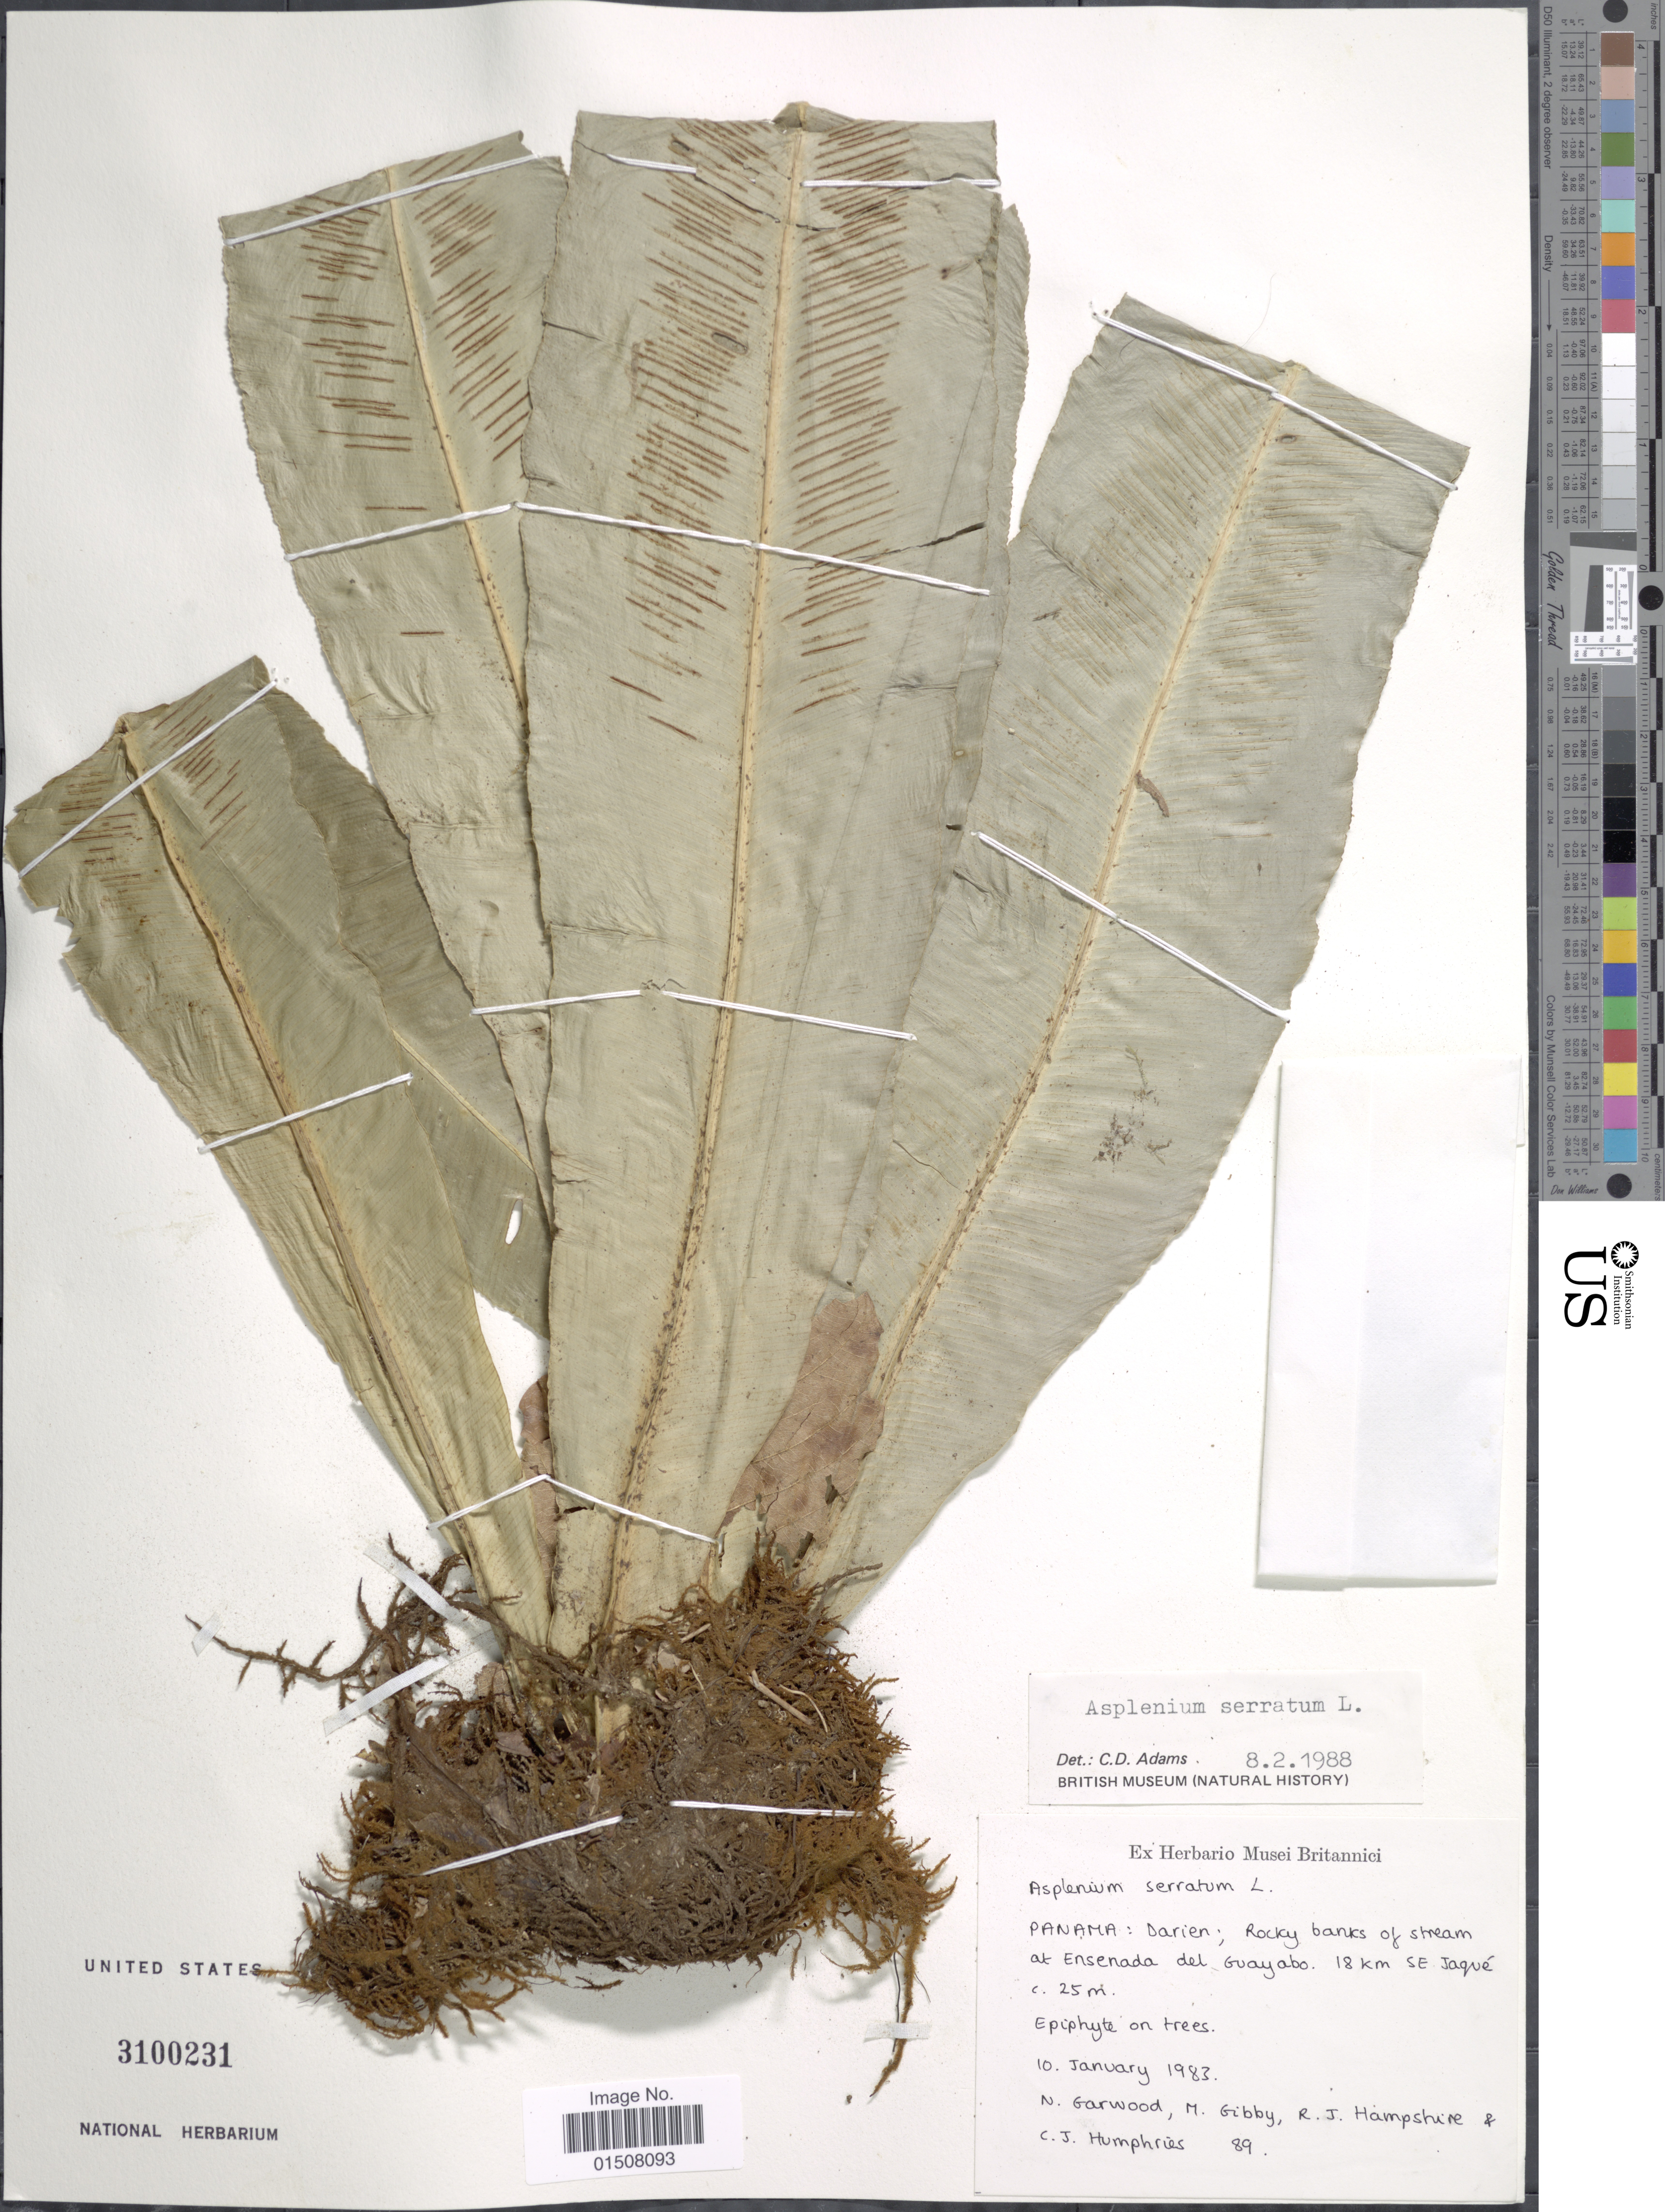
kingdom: Plantae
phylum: Tracheophyta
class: Polypodiopsida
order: Polypodiales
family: Aspleniaceae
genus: Asplenium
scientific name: Asplenium serratum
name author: L.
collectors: N. Garwood, M. Gibby, R. Hampshire & C. J. Humphries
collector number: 89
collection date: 1983-01-10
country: Panama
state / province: Darién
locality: Rocky banks of stream at Ensenada del Guayabo, 18 km SE Jaque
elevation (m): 25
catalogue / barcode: US 3100231